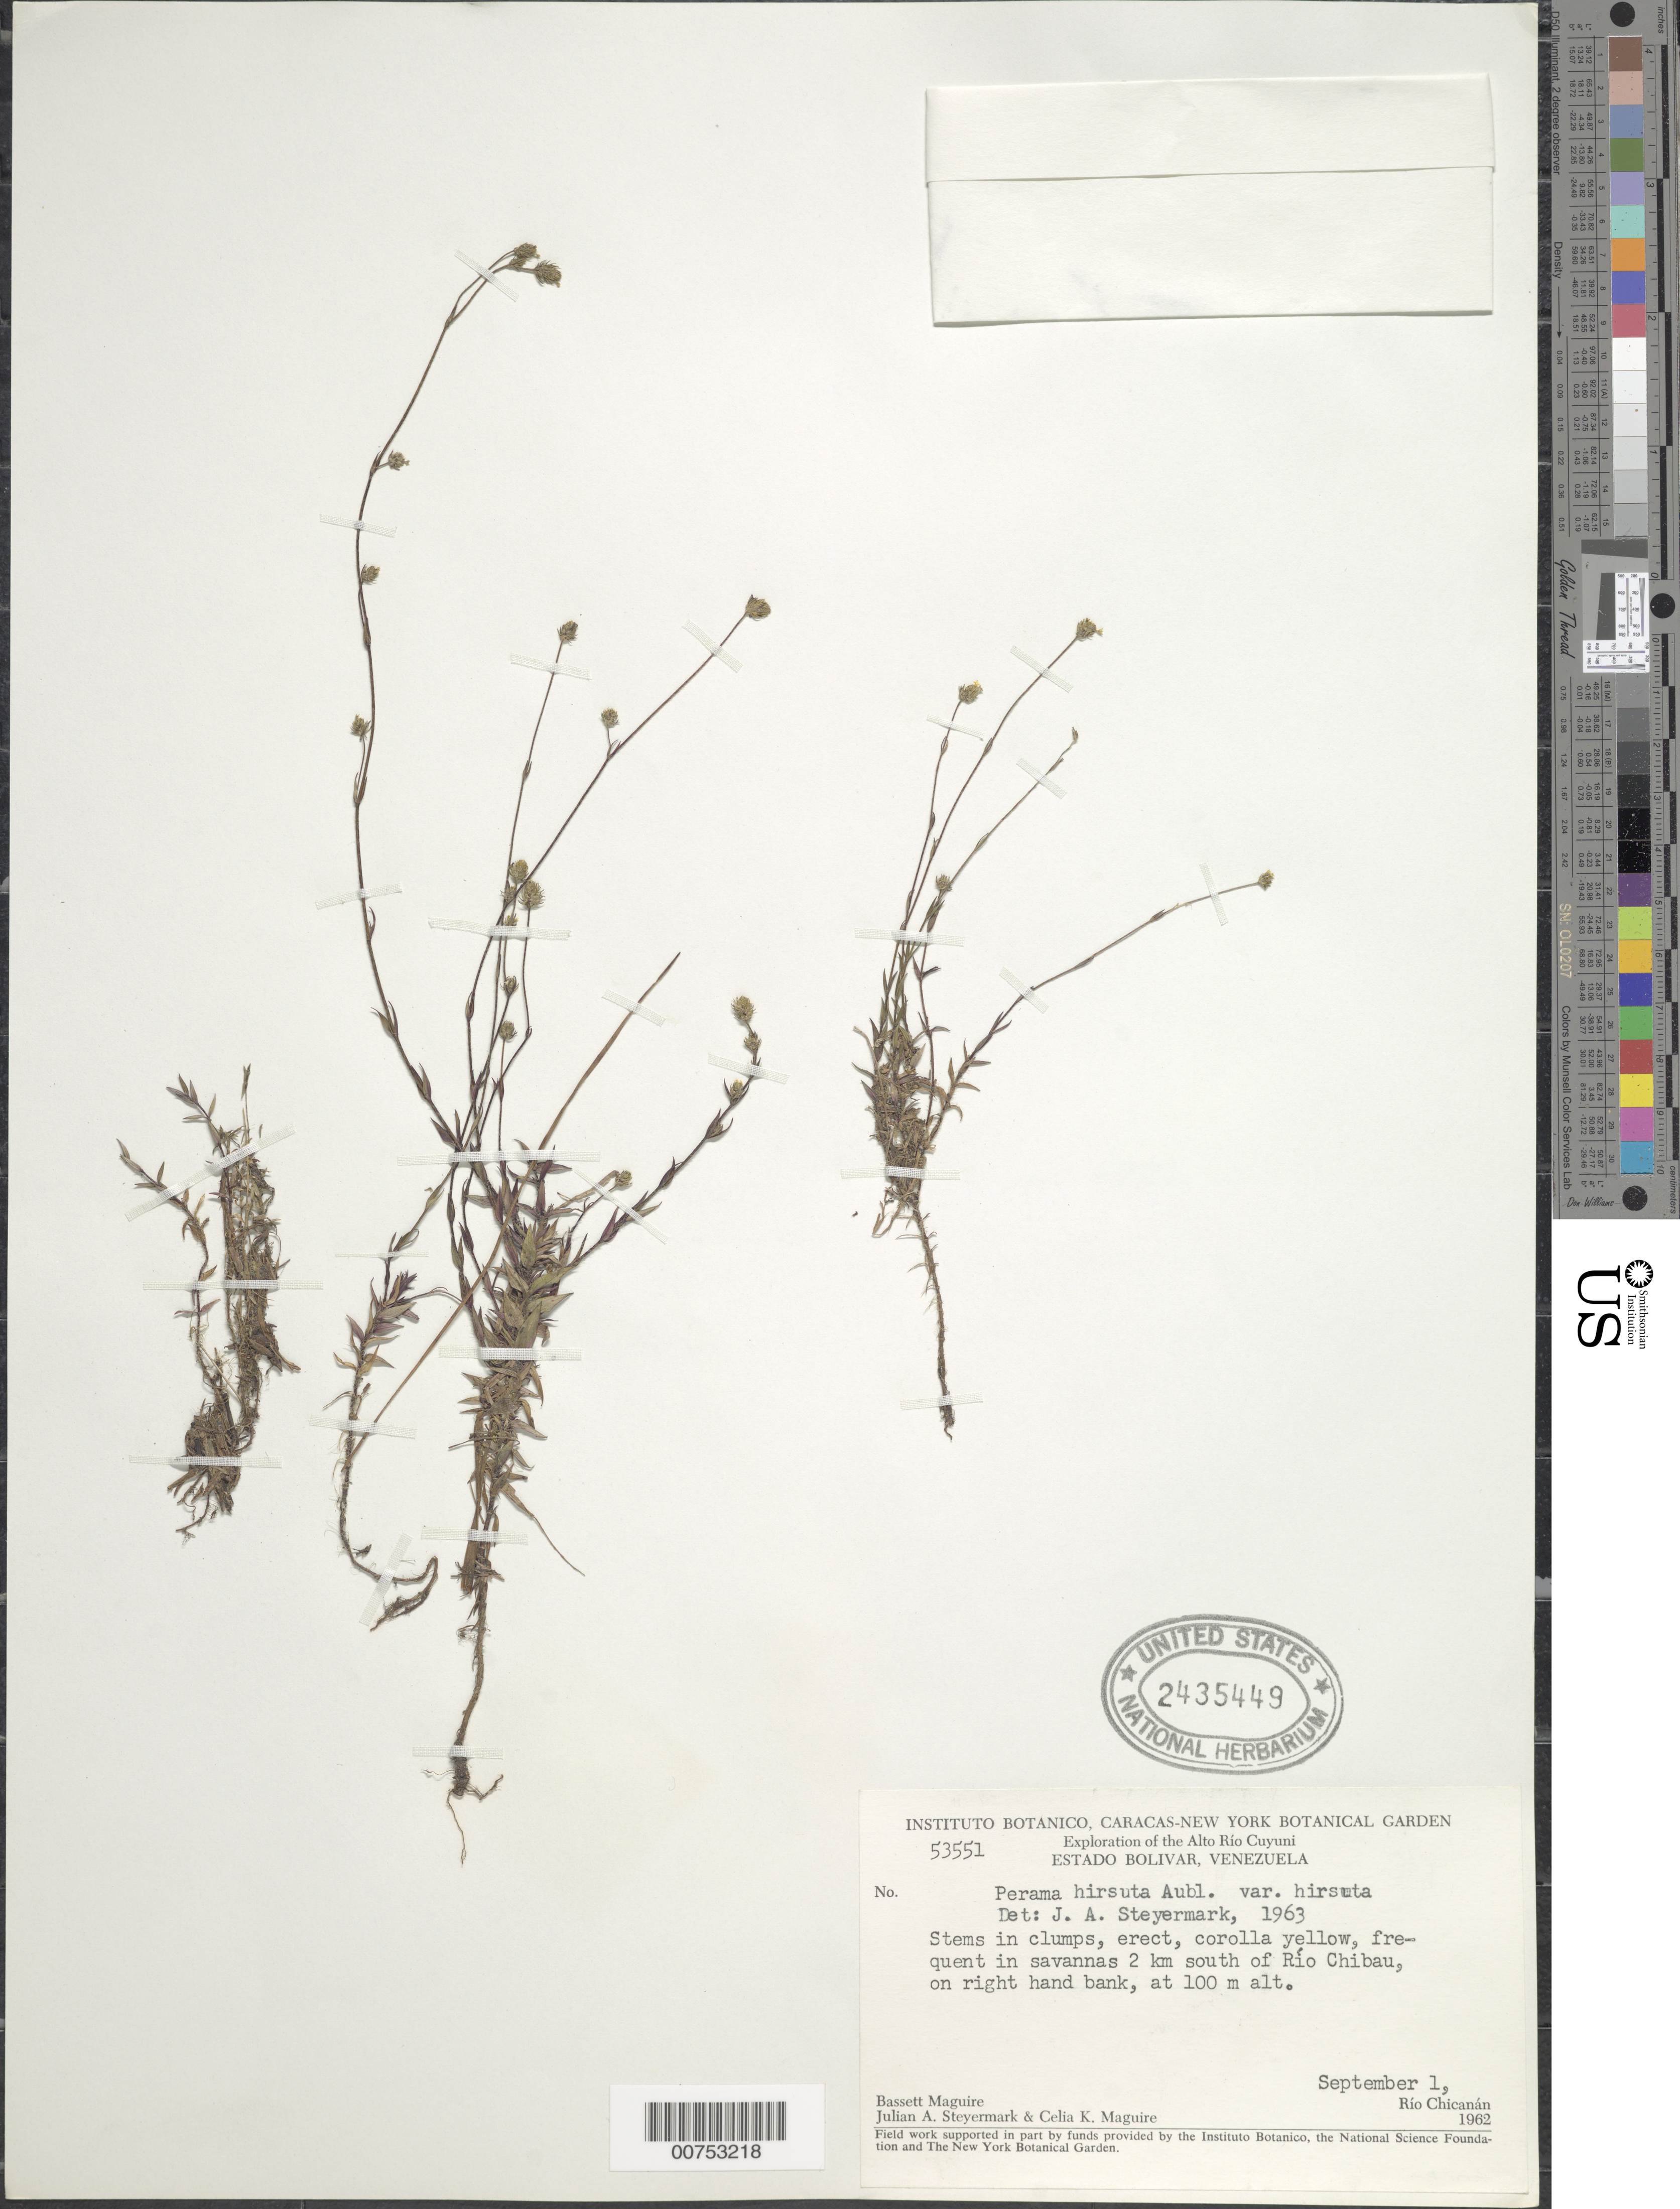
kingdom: Plantae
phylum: Tracheophyta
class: Magnoliopsida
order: Gentianales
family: Rubiaceae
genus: Perama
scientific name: Perama hirsuta var. hirsuta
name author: Aubl.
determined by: Steyermark, Julian A., (VEN)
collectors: B. Maguire, J. Steyermark & C. K. Maguire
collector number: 53551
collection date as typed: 1-Sep-62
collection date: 1962-09-01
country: Venezuela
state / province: Bolívar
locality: Alto Río Cuyuni, 2 km S of Río Chibau, right hand bank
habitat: Savannas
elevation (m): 100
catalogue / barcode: US 2435449